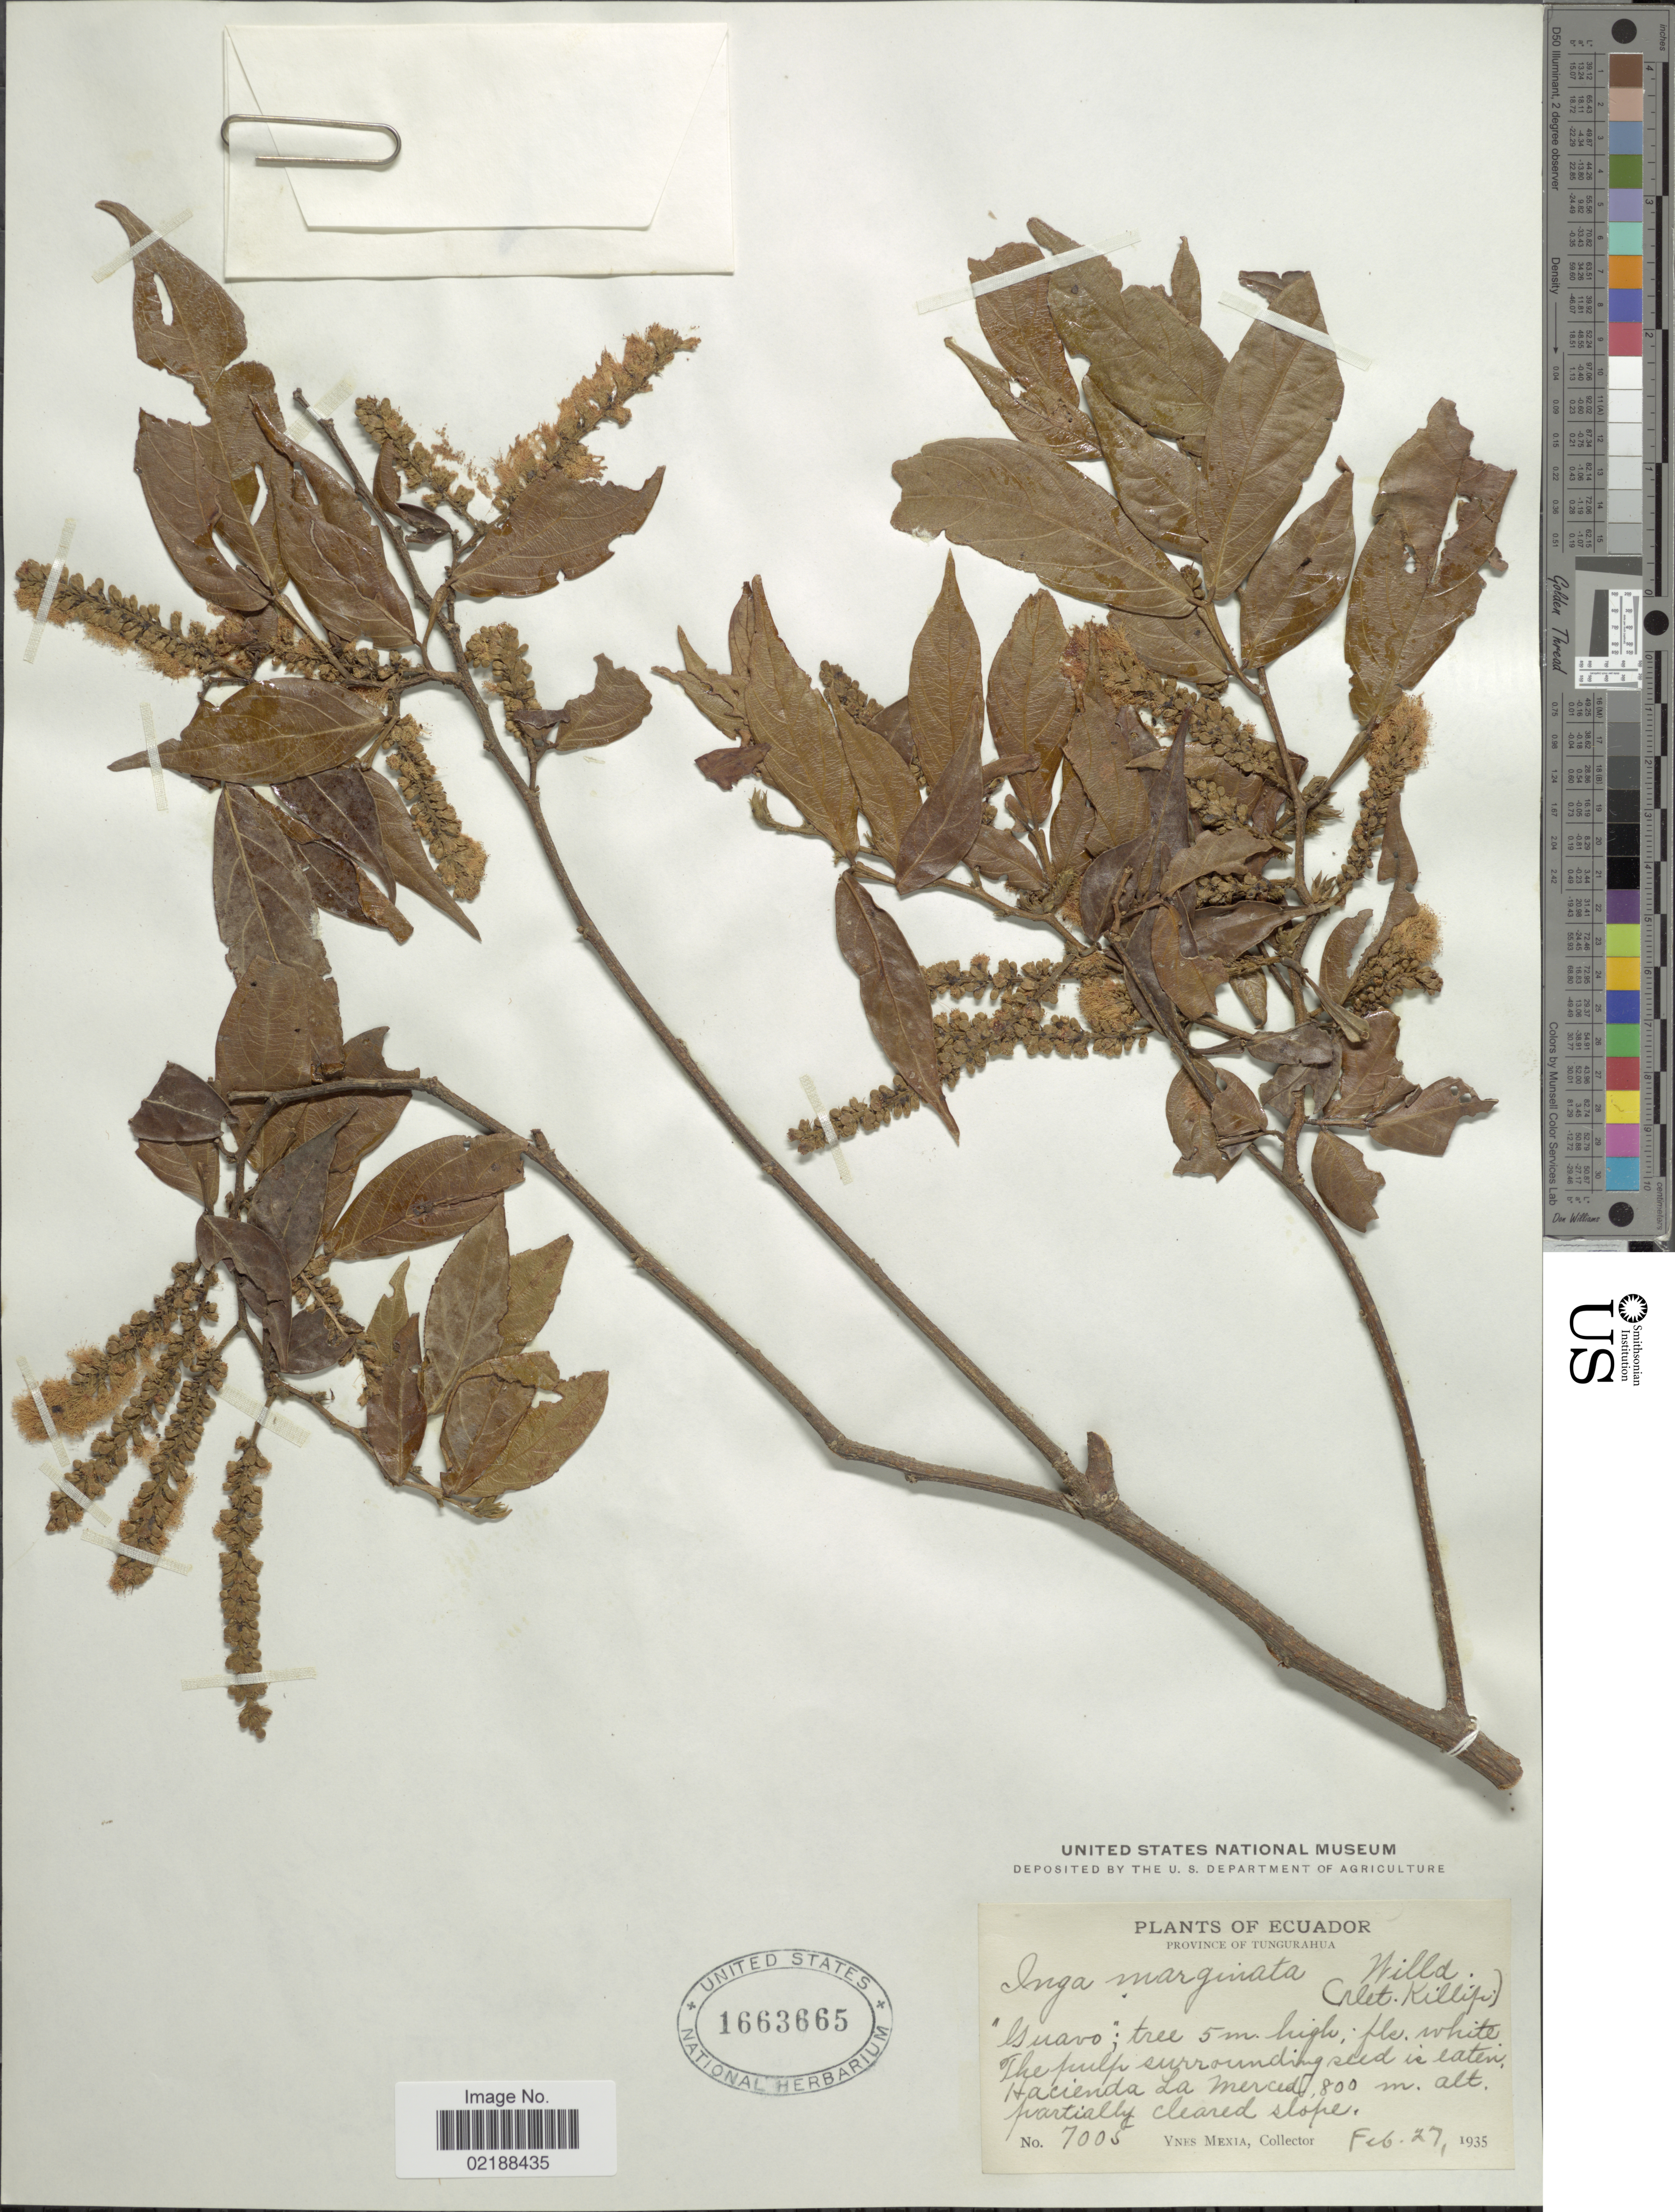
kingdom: Plantae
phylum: Tracheophyta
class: Magnoliopsida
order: Fabales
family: Fabaceae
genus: Inga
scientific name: Inga marginata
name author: Willd.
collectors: Y. Mexia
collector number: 7005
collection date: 1935-02-27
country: Ecuador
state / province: Tungurahua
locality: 'Guavo', Hacienda La Merced, partially cleared slope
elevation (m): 800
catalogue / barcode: US 1663665